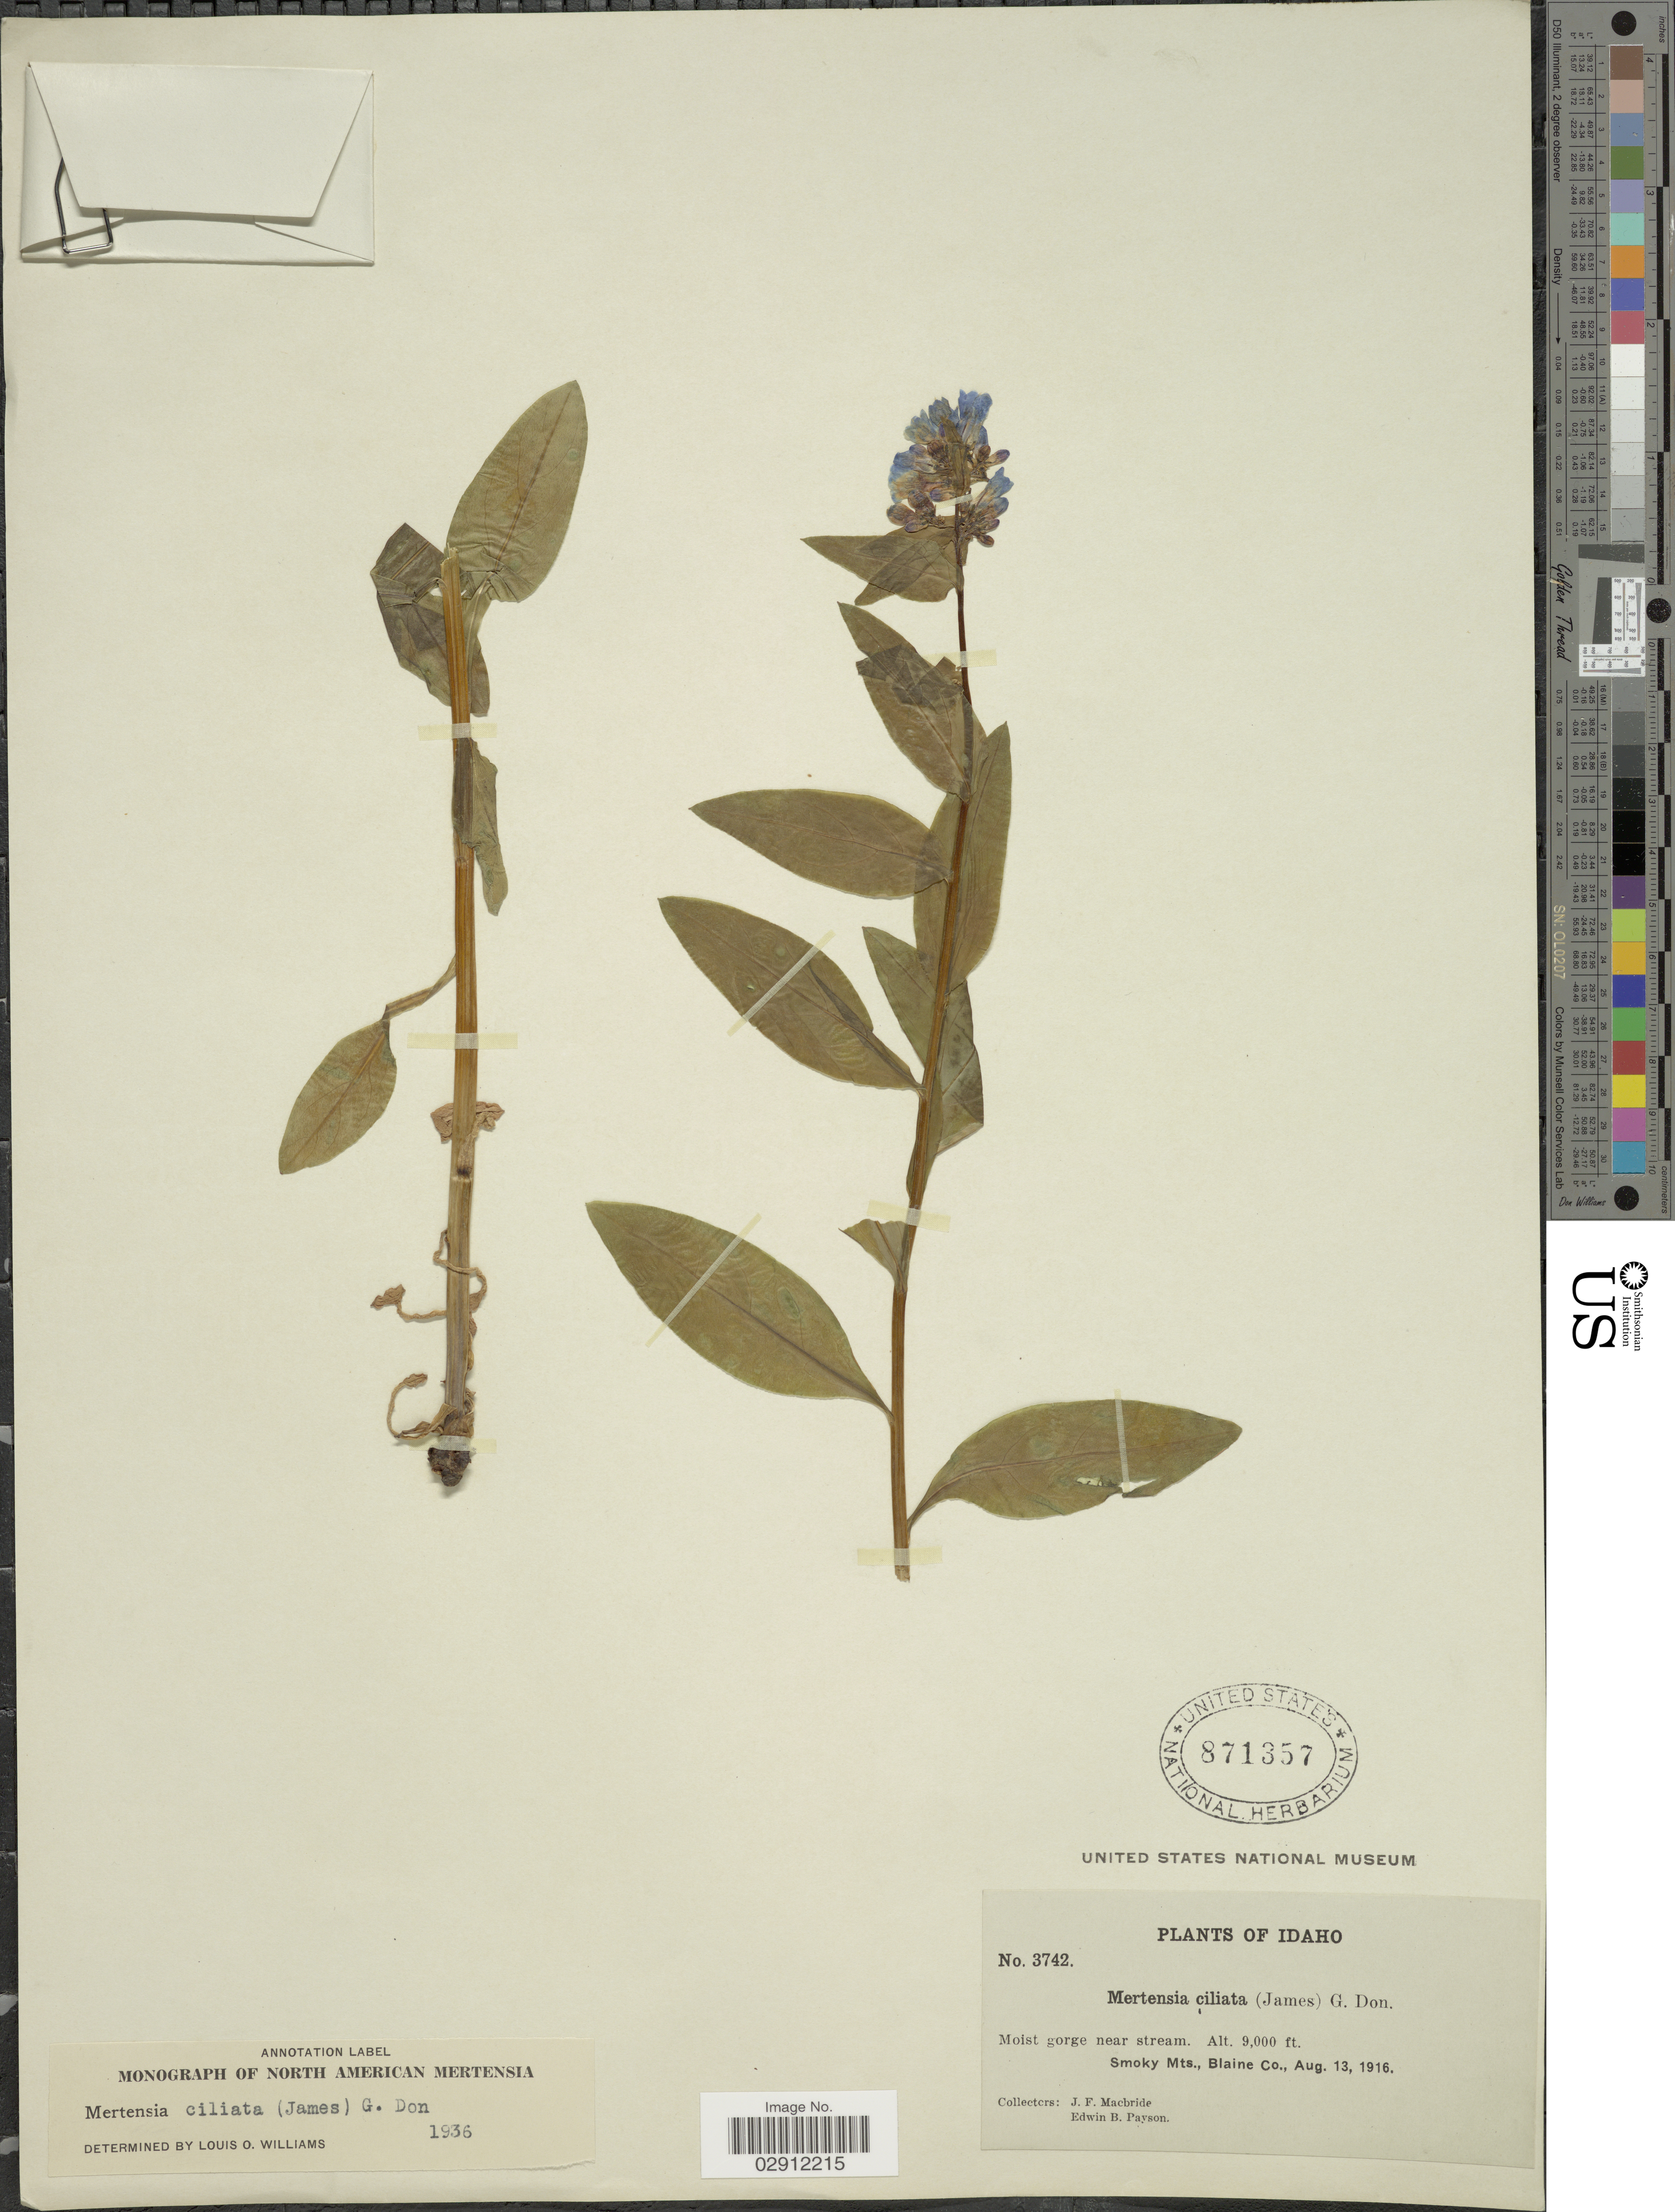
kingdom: Plantae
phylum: Tracheophyta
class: Magnoliopsida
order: Boraginales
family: Boraginaceae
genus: Mertensia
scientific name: Mertensia ciliata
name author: (James) G. Don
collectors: J. F. Macbride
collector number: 3742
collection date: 1916-08-13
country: United States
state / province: Idaho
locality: Smoky Mts., Blaine Co.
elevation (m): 2743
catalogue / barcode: US 871357